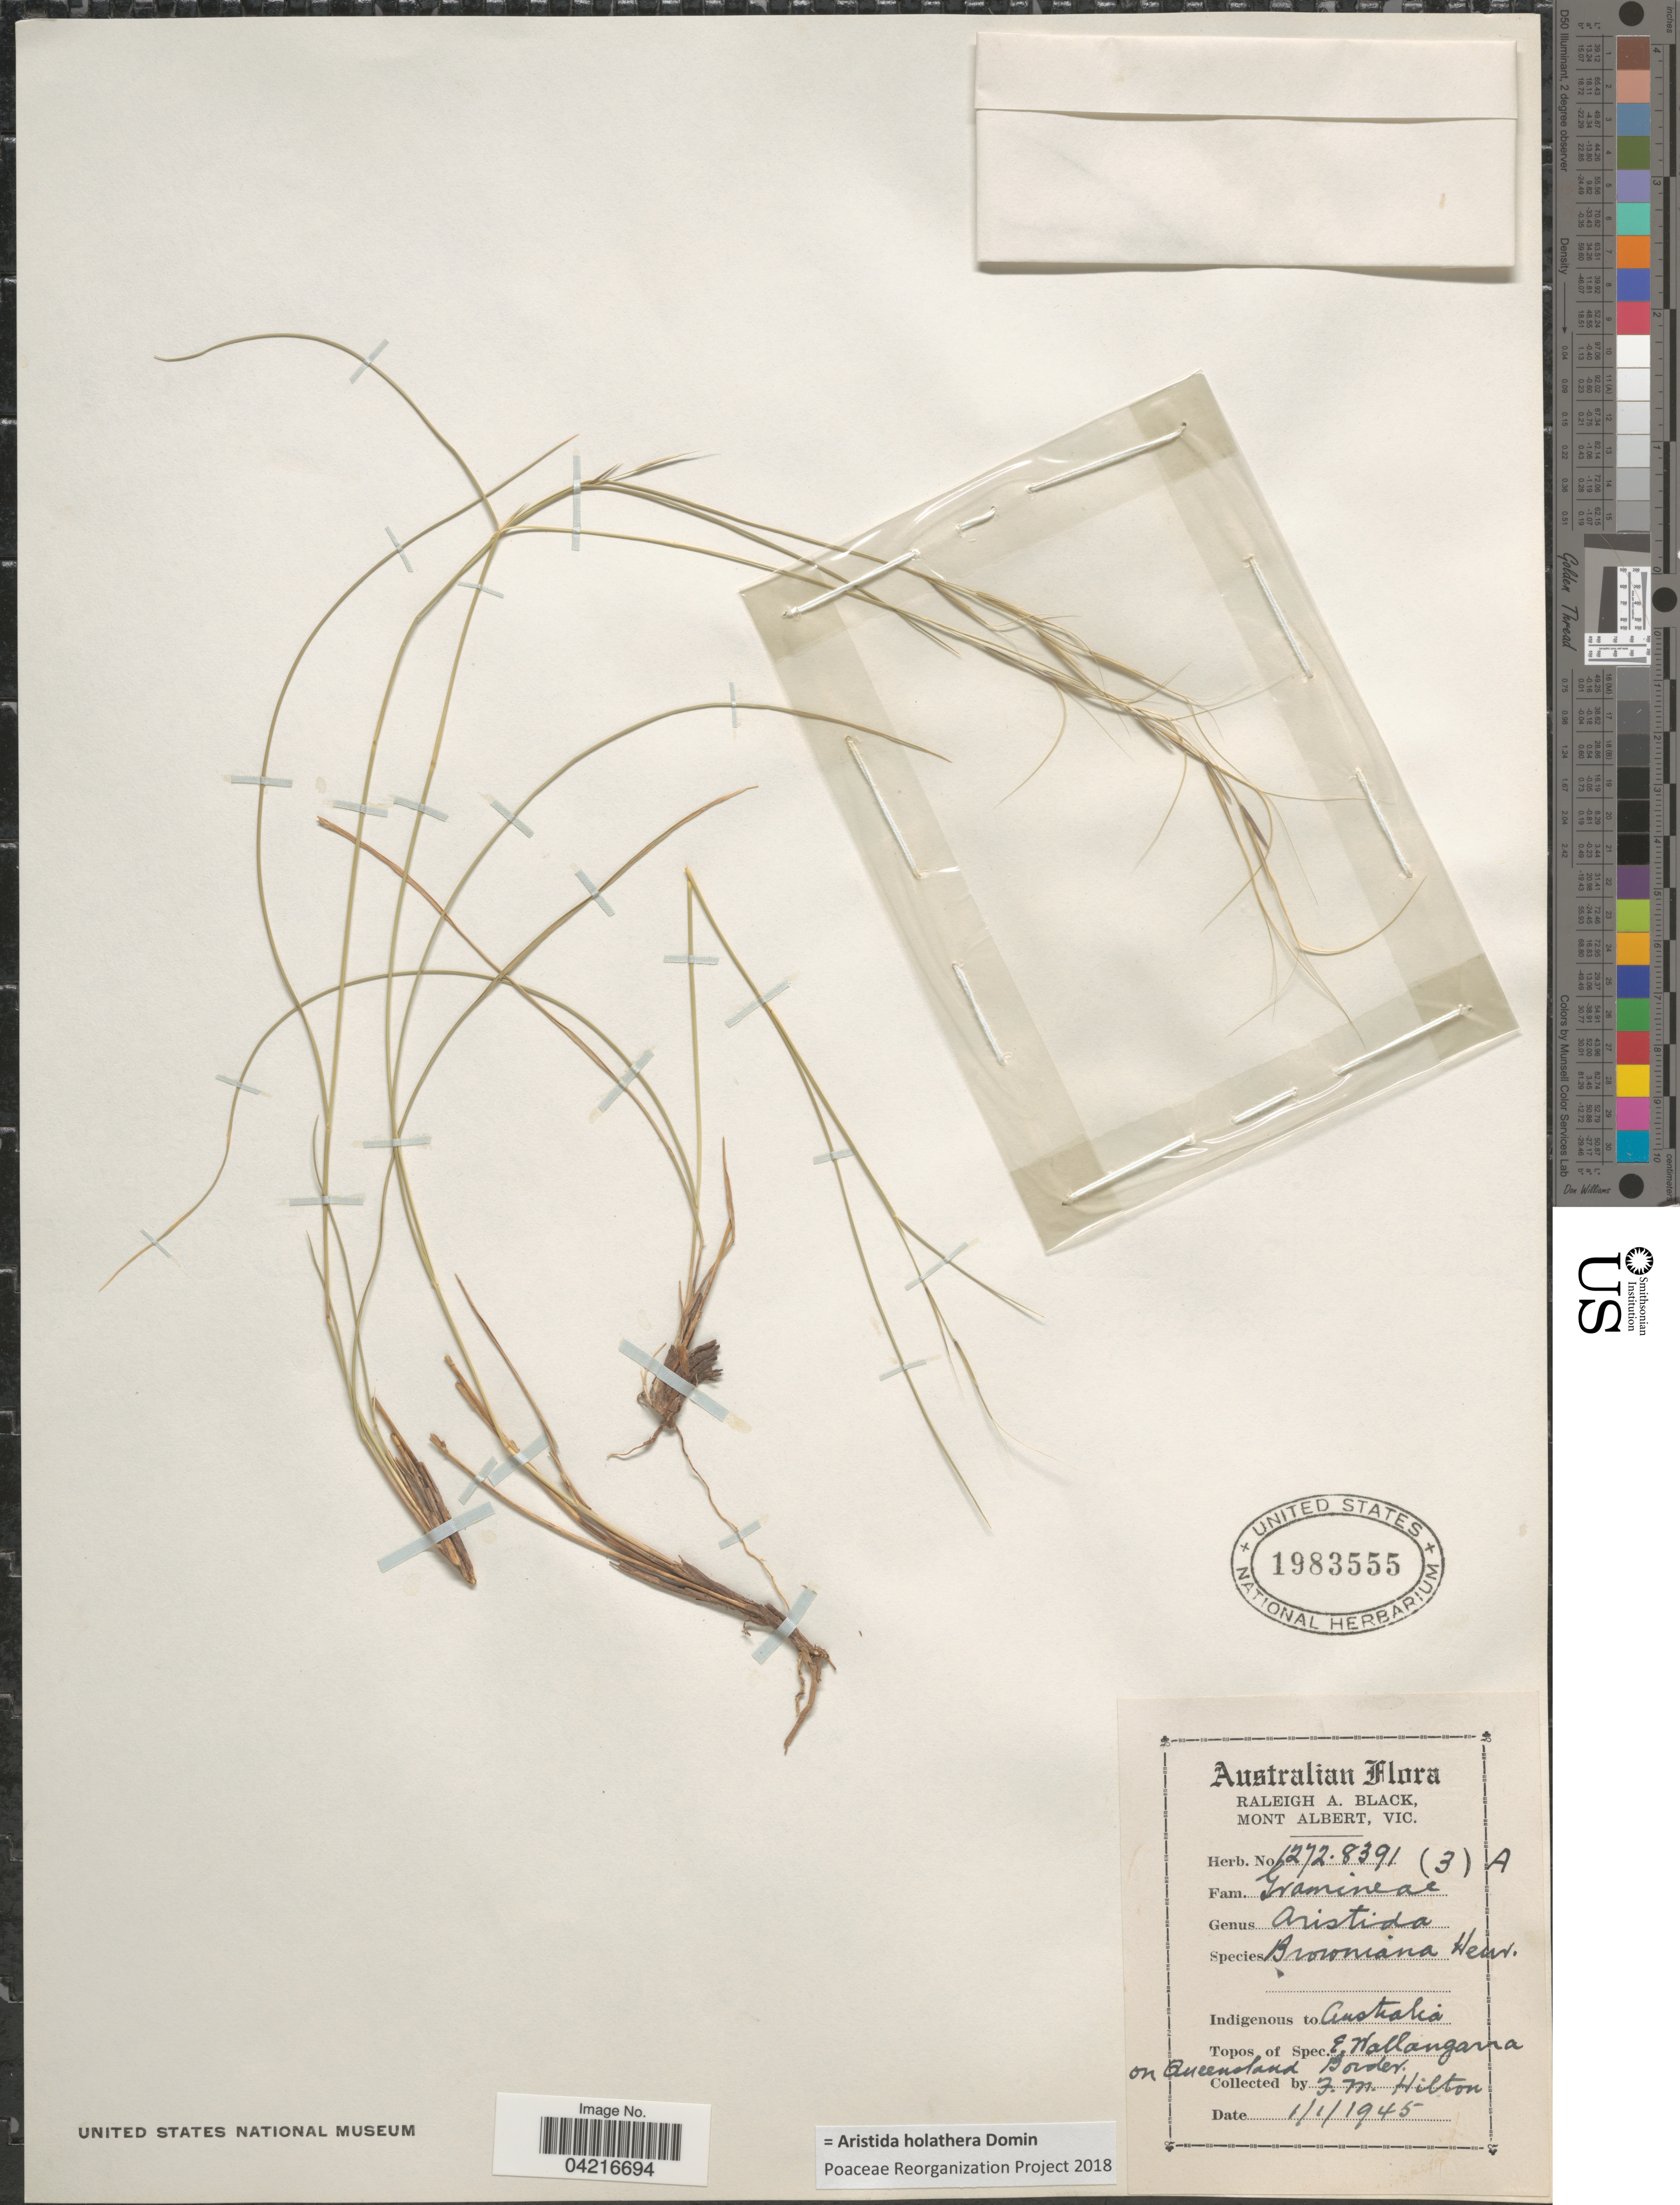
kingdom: Plantae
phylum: Tracheophyta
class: Liliopsida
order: Poales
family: Poaceae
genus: Aristida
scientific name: Aristida holathera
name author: Domin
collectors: F. Hilton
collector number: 12728391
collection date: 1945-01-01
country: Australia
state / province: Queensland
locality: E. Wallangarra on Queensland Border.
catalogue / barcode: US 1983555